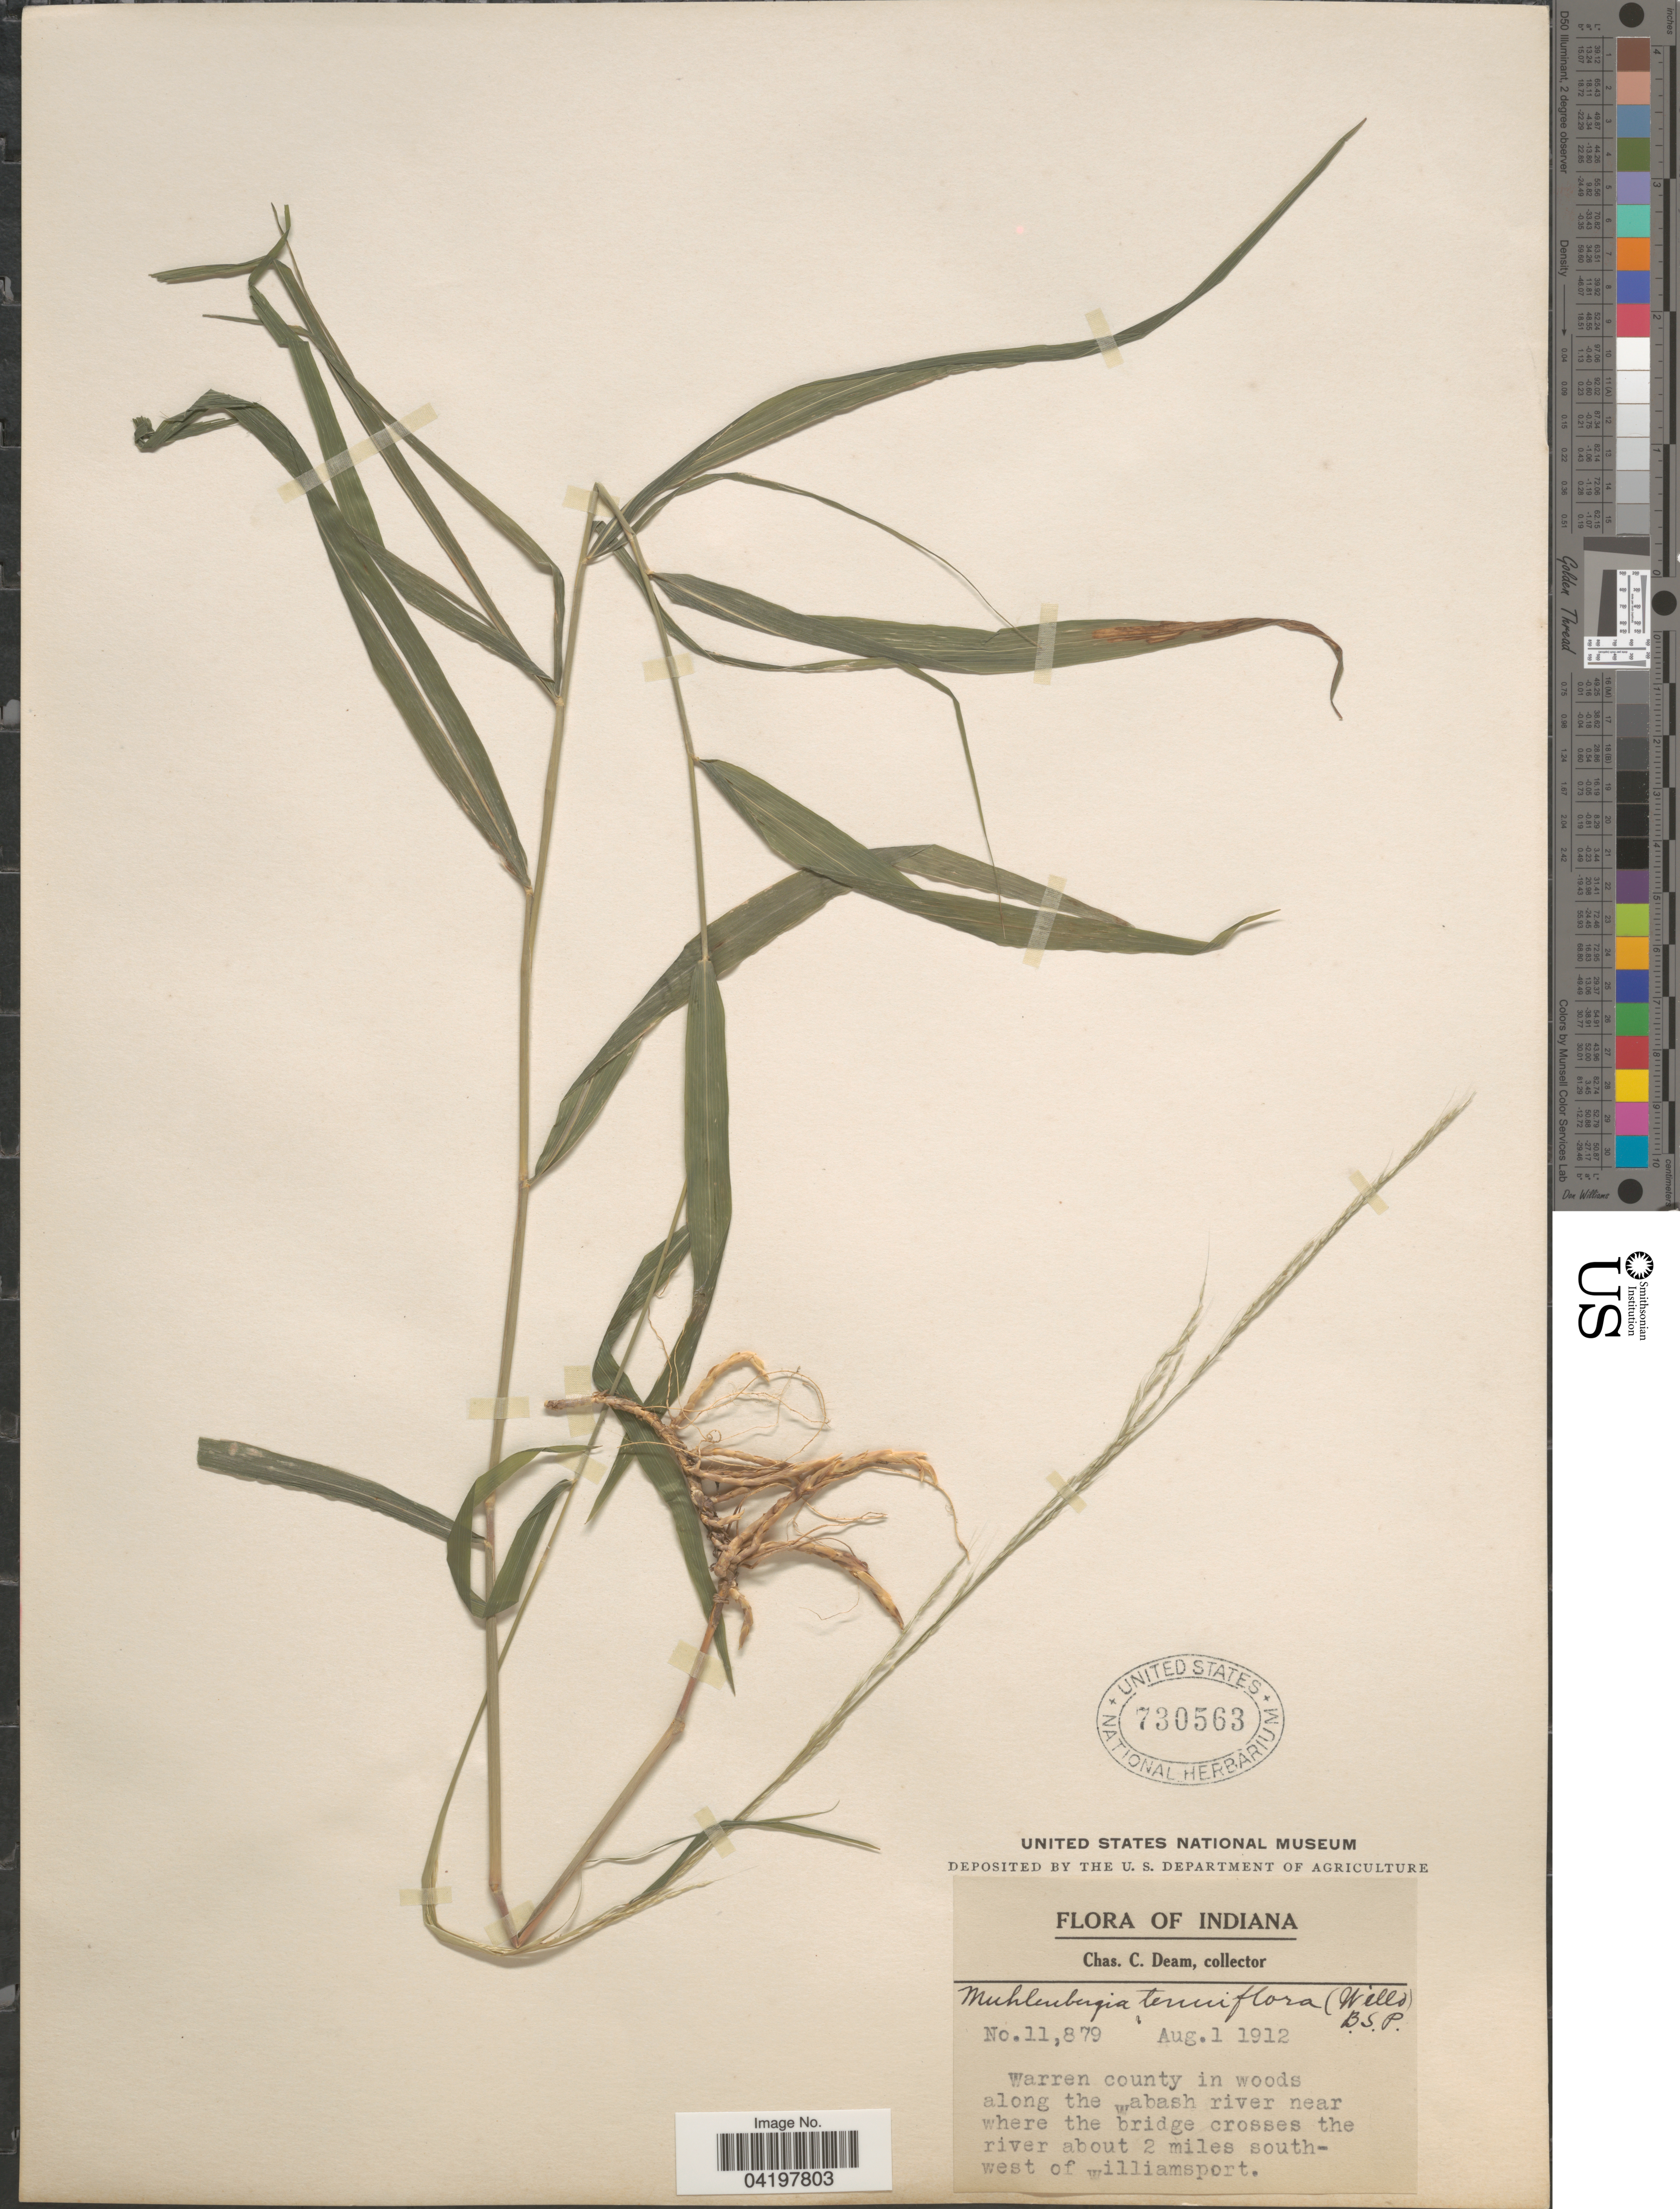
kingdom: Plantae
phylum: Tracheophyta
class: Liliopsida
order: Poales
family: Poaceae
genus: Muhlenbergia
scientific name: Muhlenbergia tenuiflora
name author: (Willd.) Britton, Stearns & Poggenb.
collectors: C. C. Deam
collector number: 11879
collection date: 1912-08-01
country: United States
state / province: Indiana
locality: Warren county in woods along the wabash river near where the bridge crosses the river about 2 miles southwest of williamsport.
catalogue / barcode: US 730563